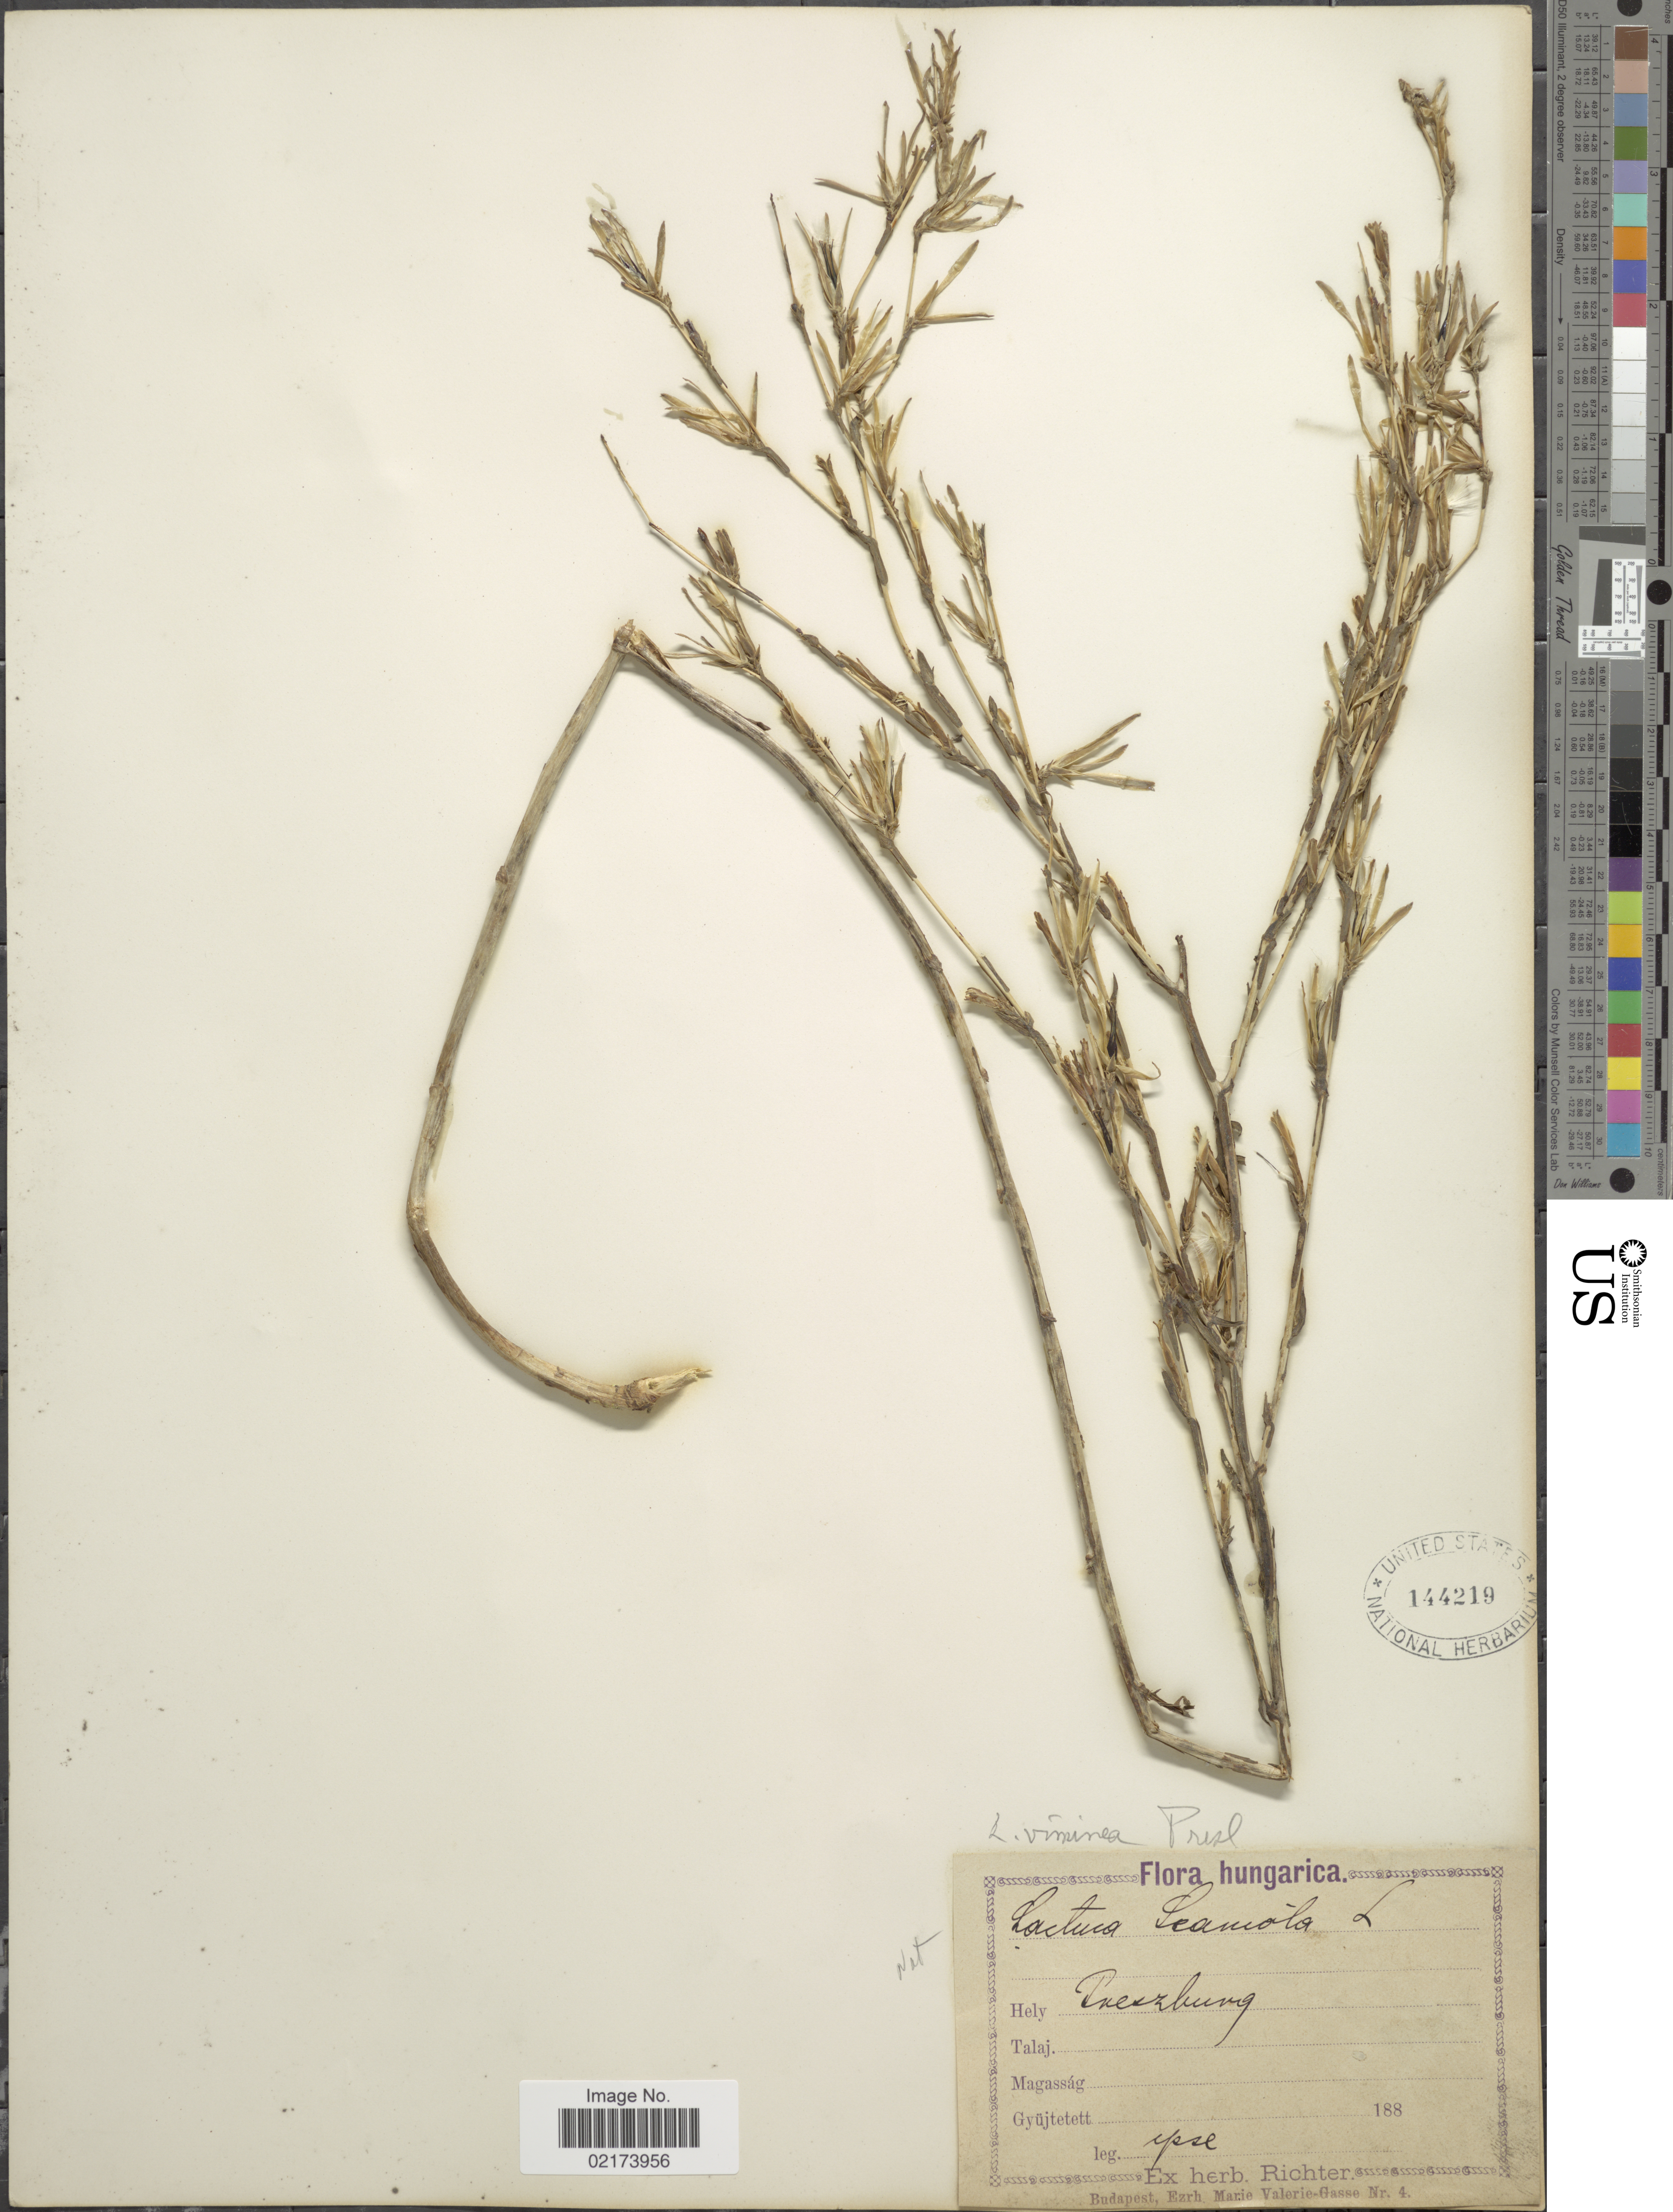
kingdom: Plantae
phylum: Tracheophyta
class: Magnoliopsida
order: Asterales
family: Asteraceae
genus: Lactuca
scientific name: Lactuca viminea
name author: (L.) J. Presl & C. Presl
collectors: -- Richter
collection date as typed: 188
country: Hungary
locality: Pueszbung [interpreted]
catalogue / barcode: US 144219